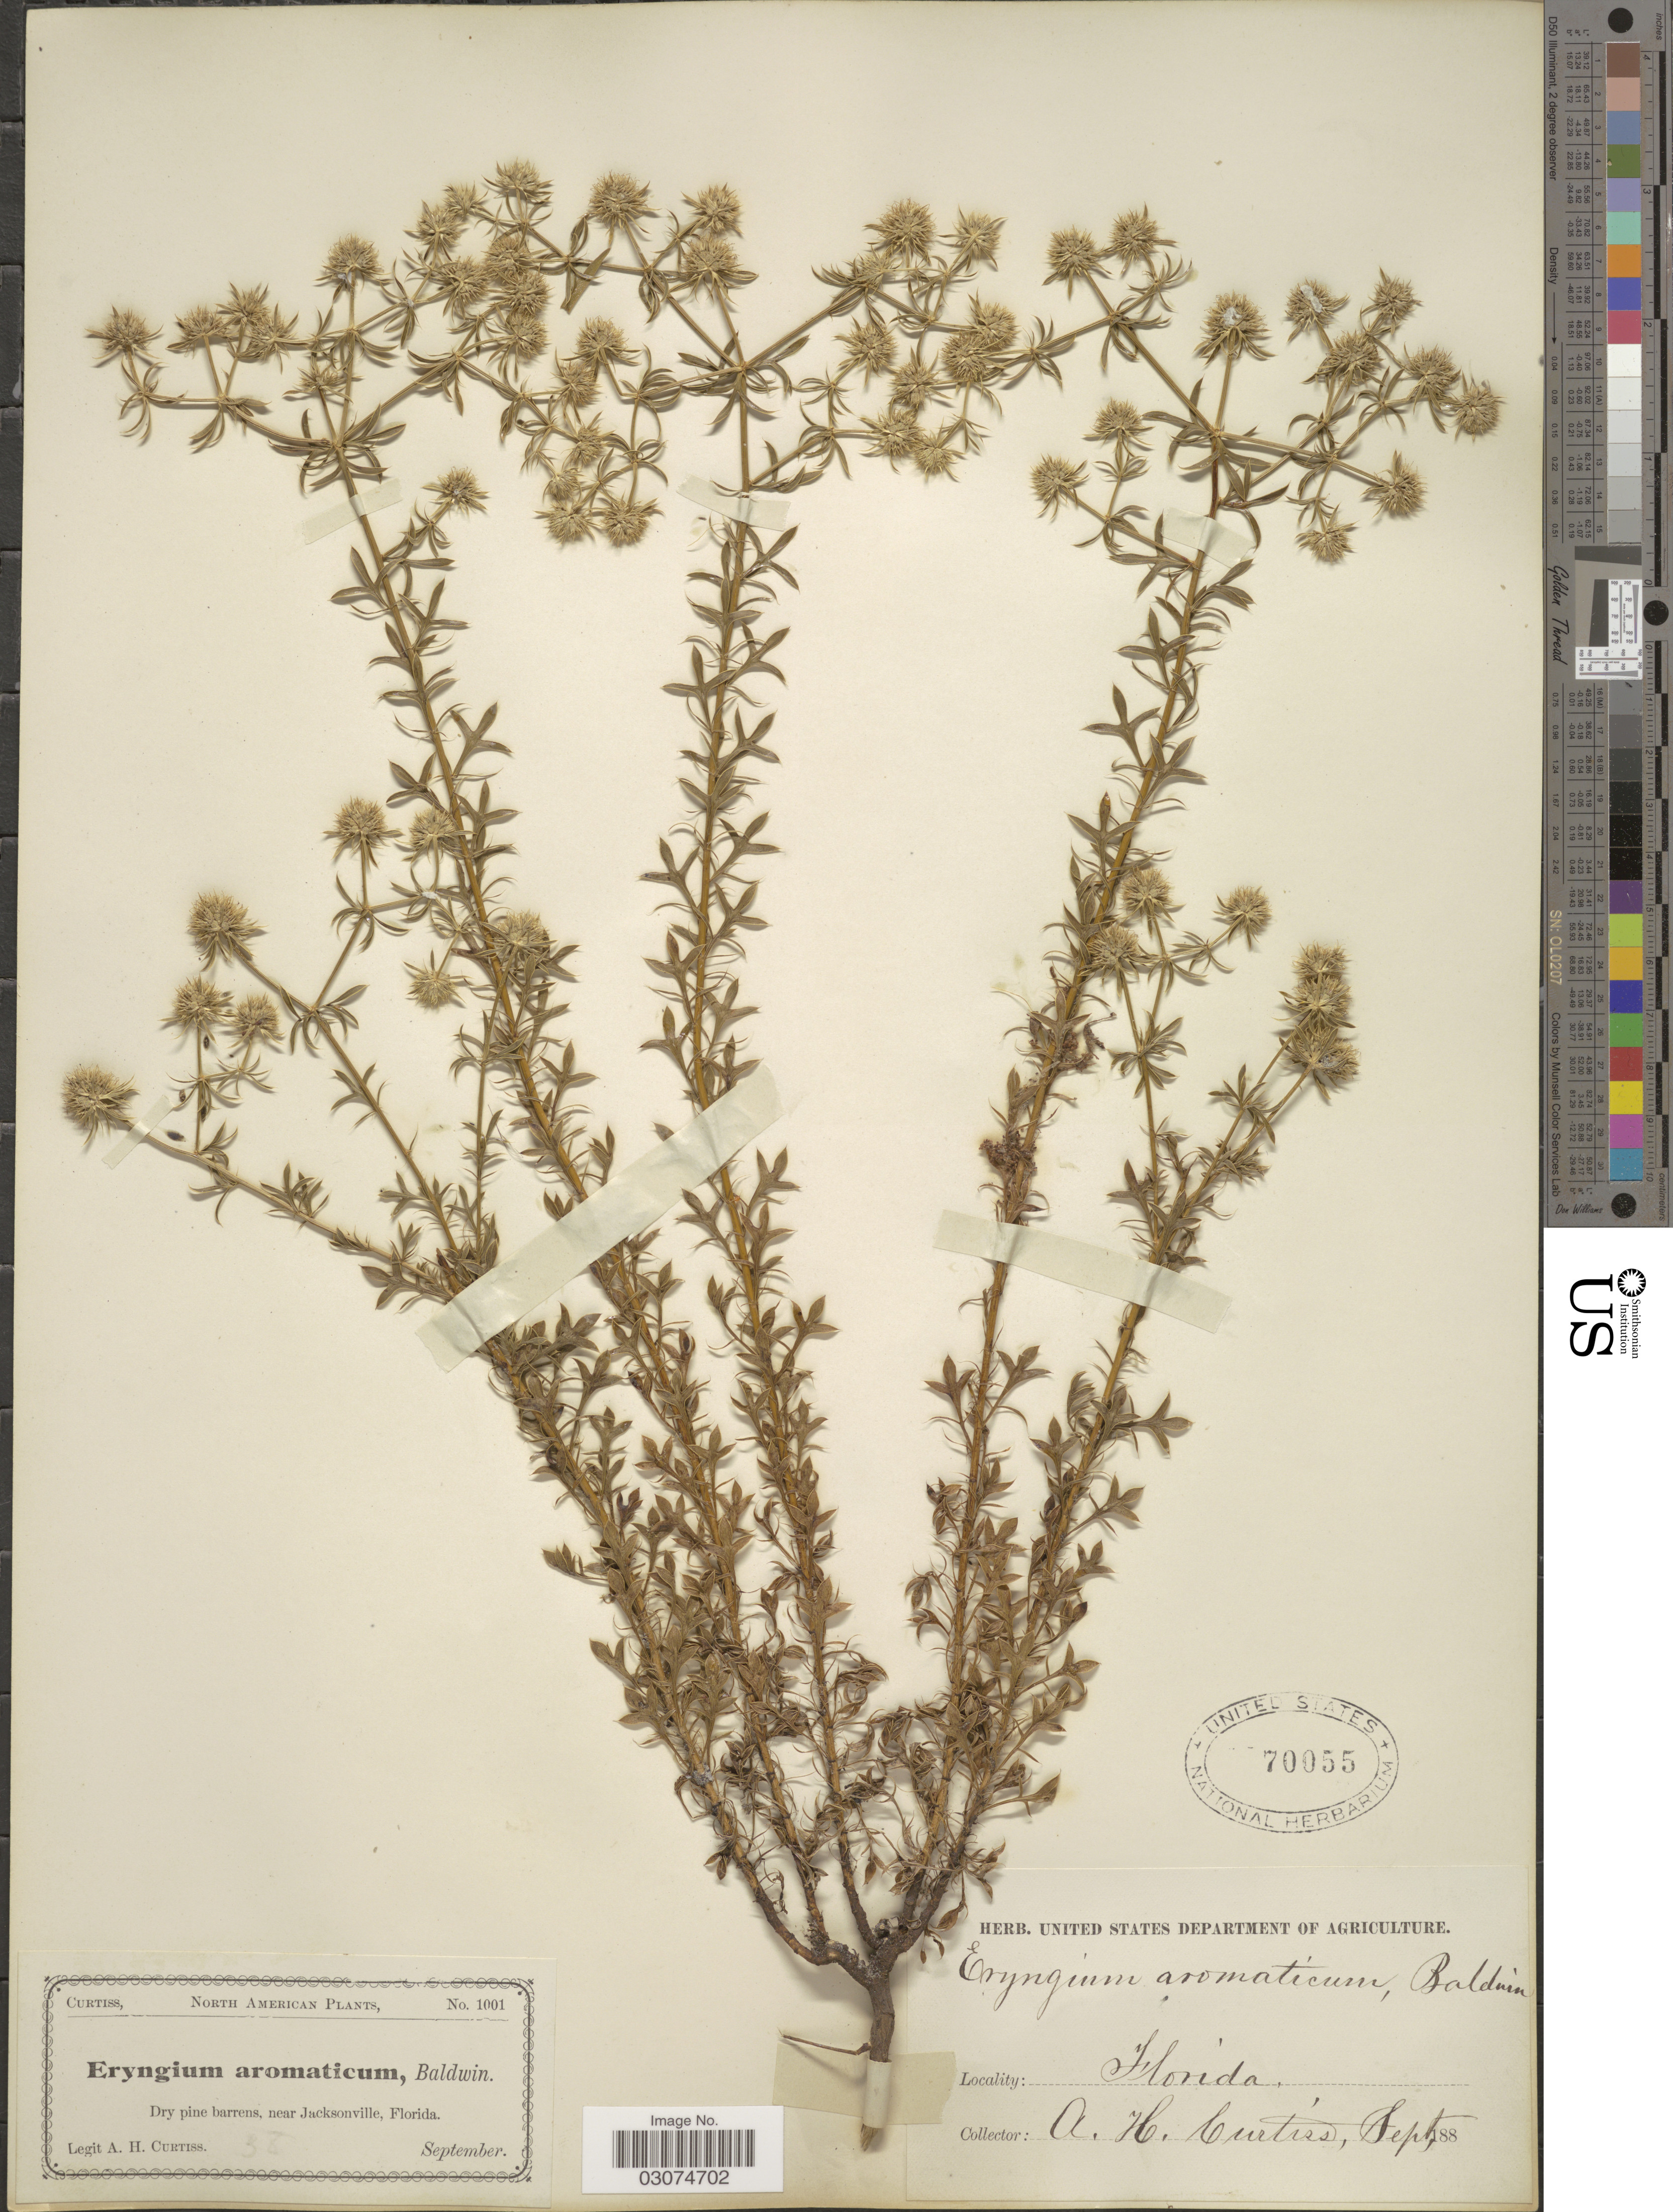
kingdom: Plantae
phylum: Tracheophyta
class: Magnoliopsida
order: Apiales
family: Apiaceae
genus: Eryngium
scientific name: Eryngium aromaticum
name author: Baldwin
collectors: A. H. Curtiss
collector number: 1001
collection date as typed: Sept. 188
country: United States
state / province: Florida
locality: North American. Dry pine barrens, near Jacksonville.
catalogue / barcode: US 70055